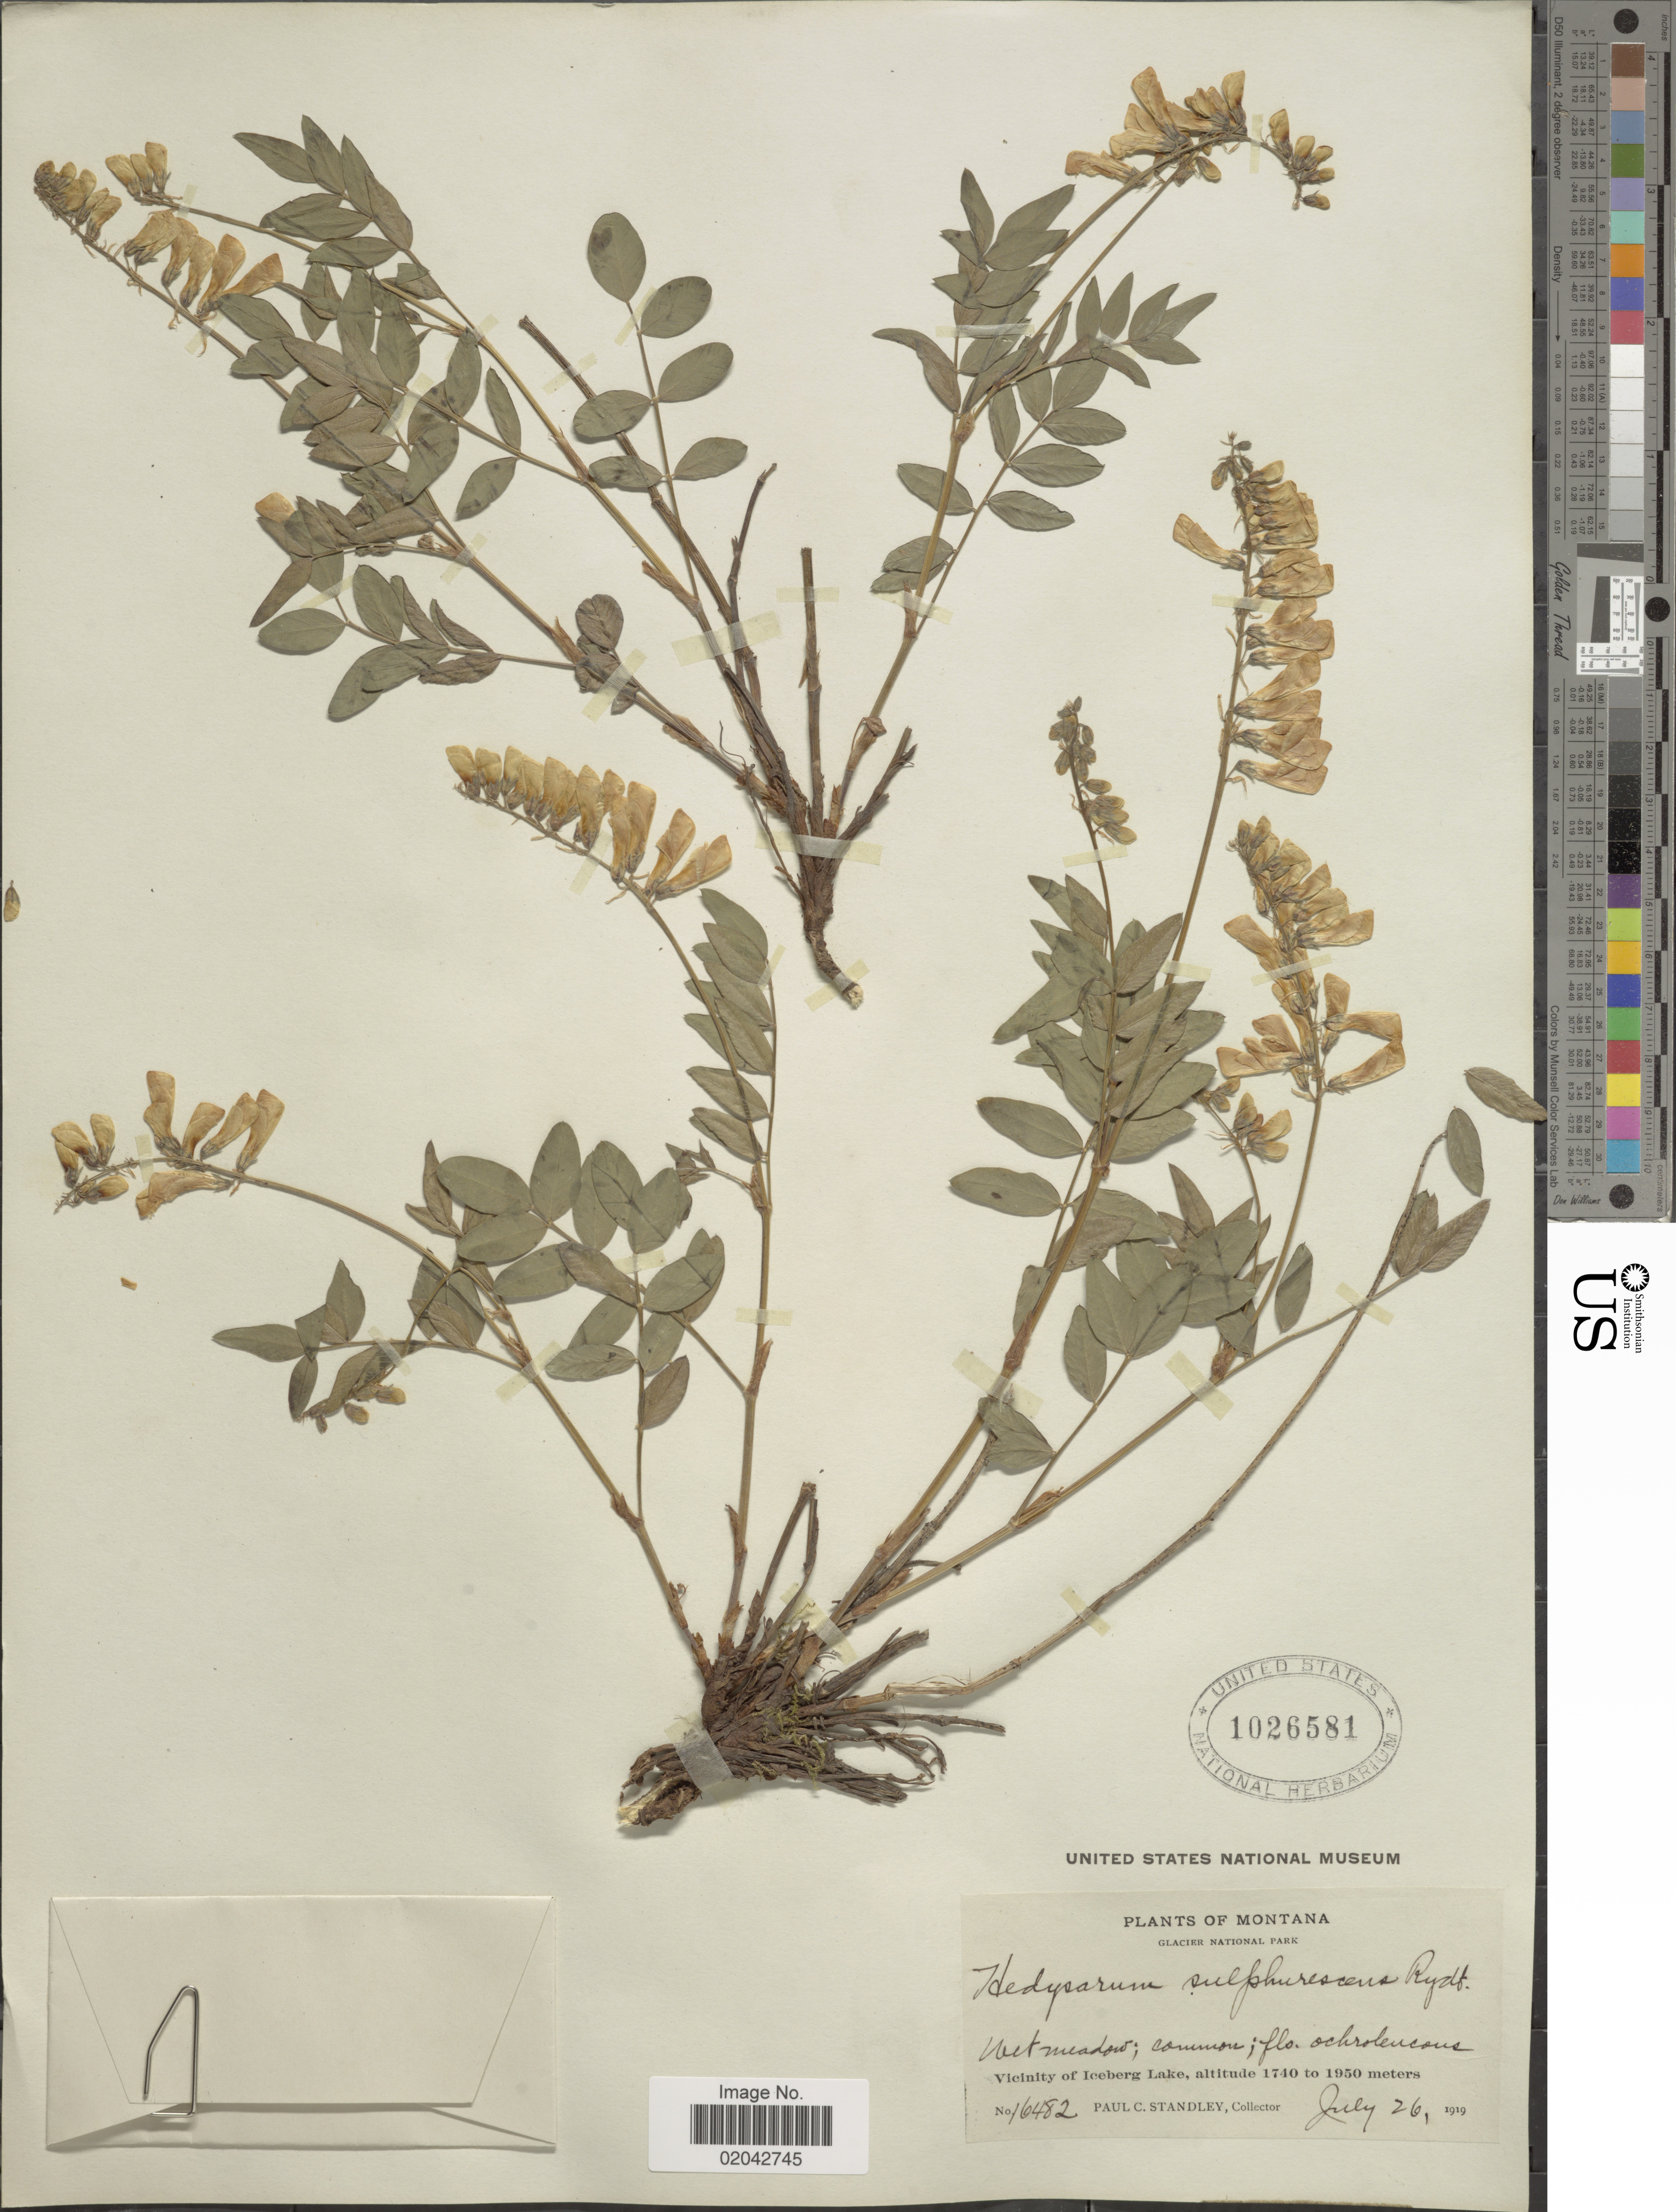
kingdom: Plantae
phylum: Tracheophyta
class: Magnoliopsida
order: Fabales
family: Fabaceae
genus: Hedysarum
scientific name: Hedysarum sulphurescens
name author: Rydb.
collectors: P. C. Standley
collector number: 16482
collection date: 1919-07-26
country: United States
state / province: Montana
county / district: Glacier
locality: Glacier National Park, wet meadow, vicinity of Iceberg Lake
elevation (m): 1740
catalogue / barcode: US 1026581